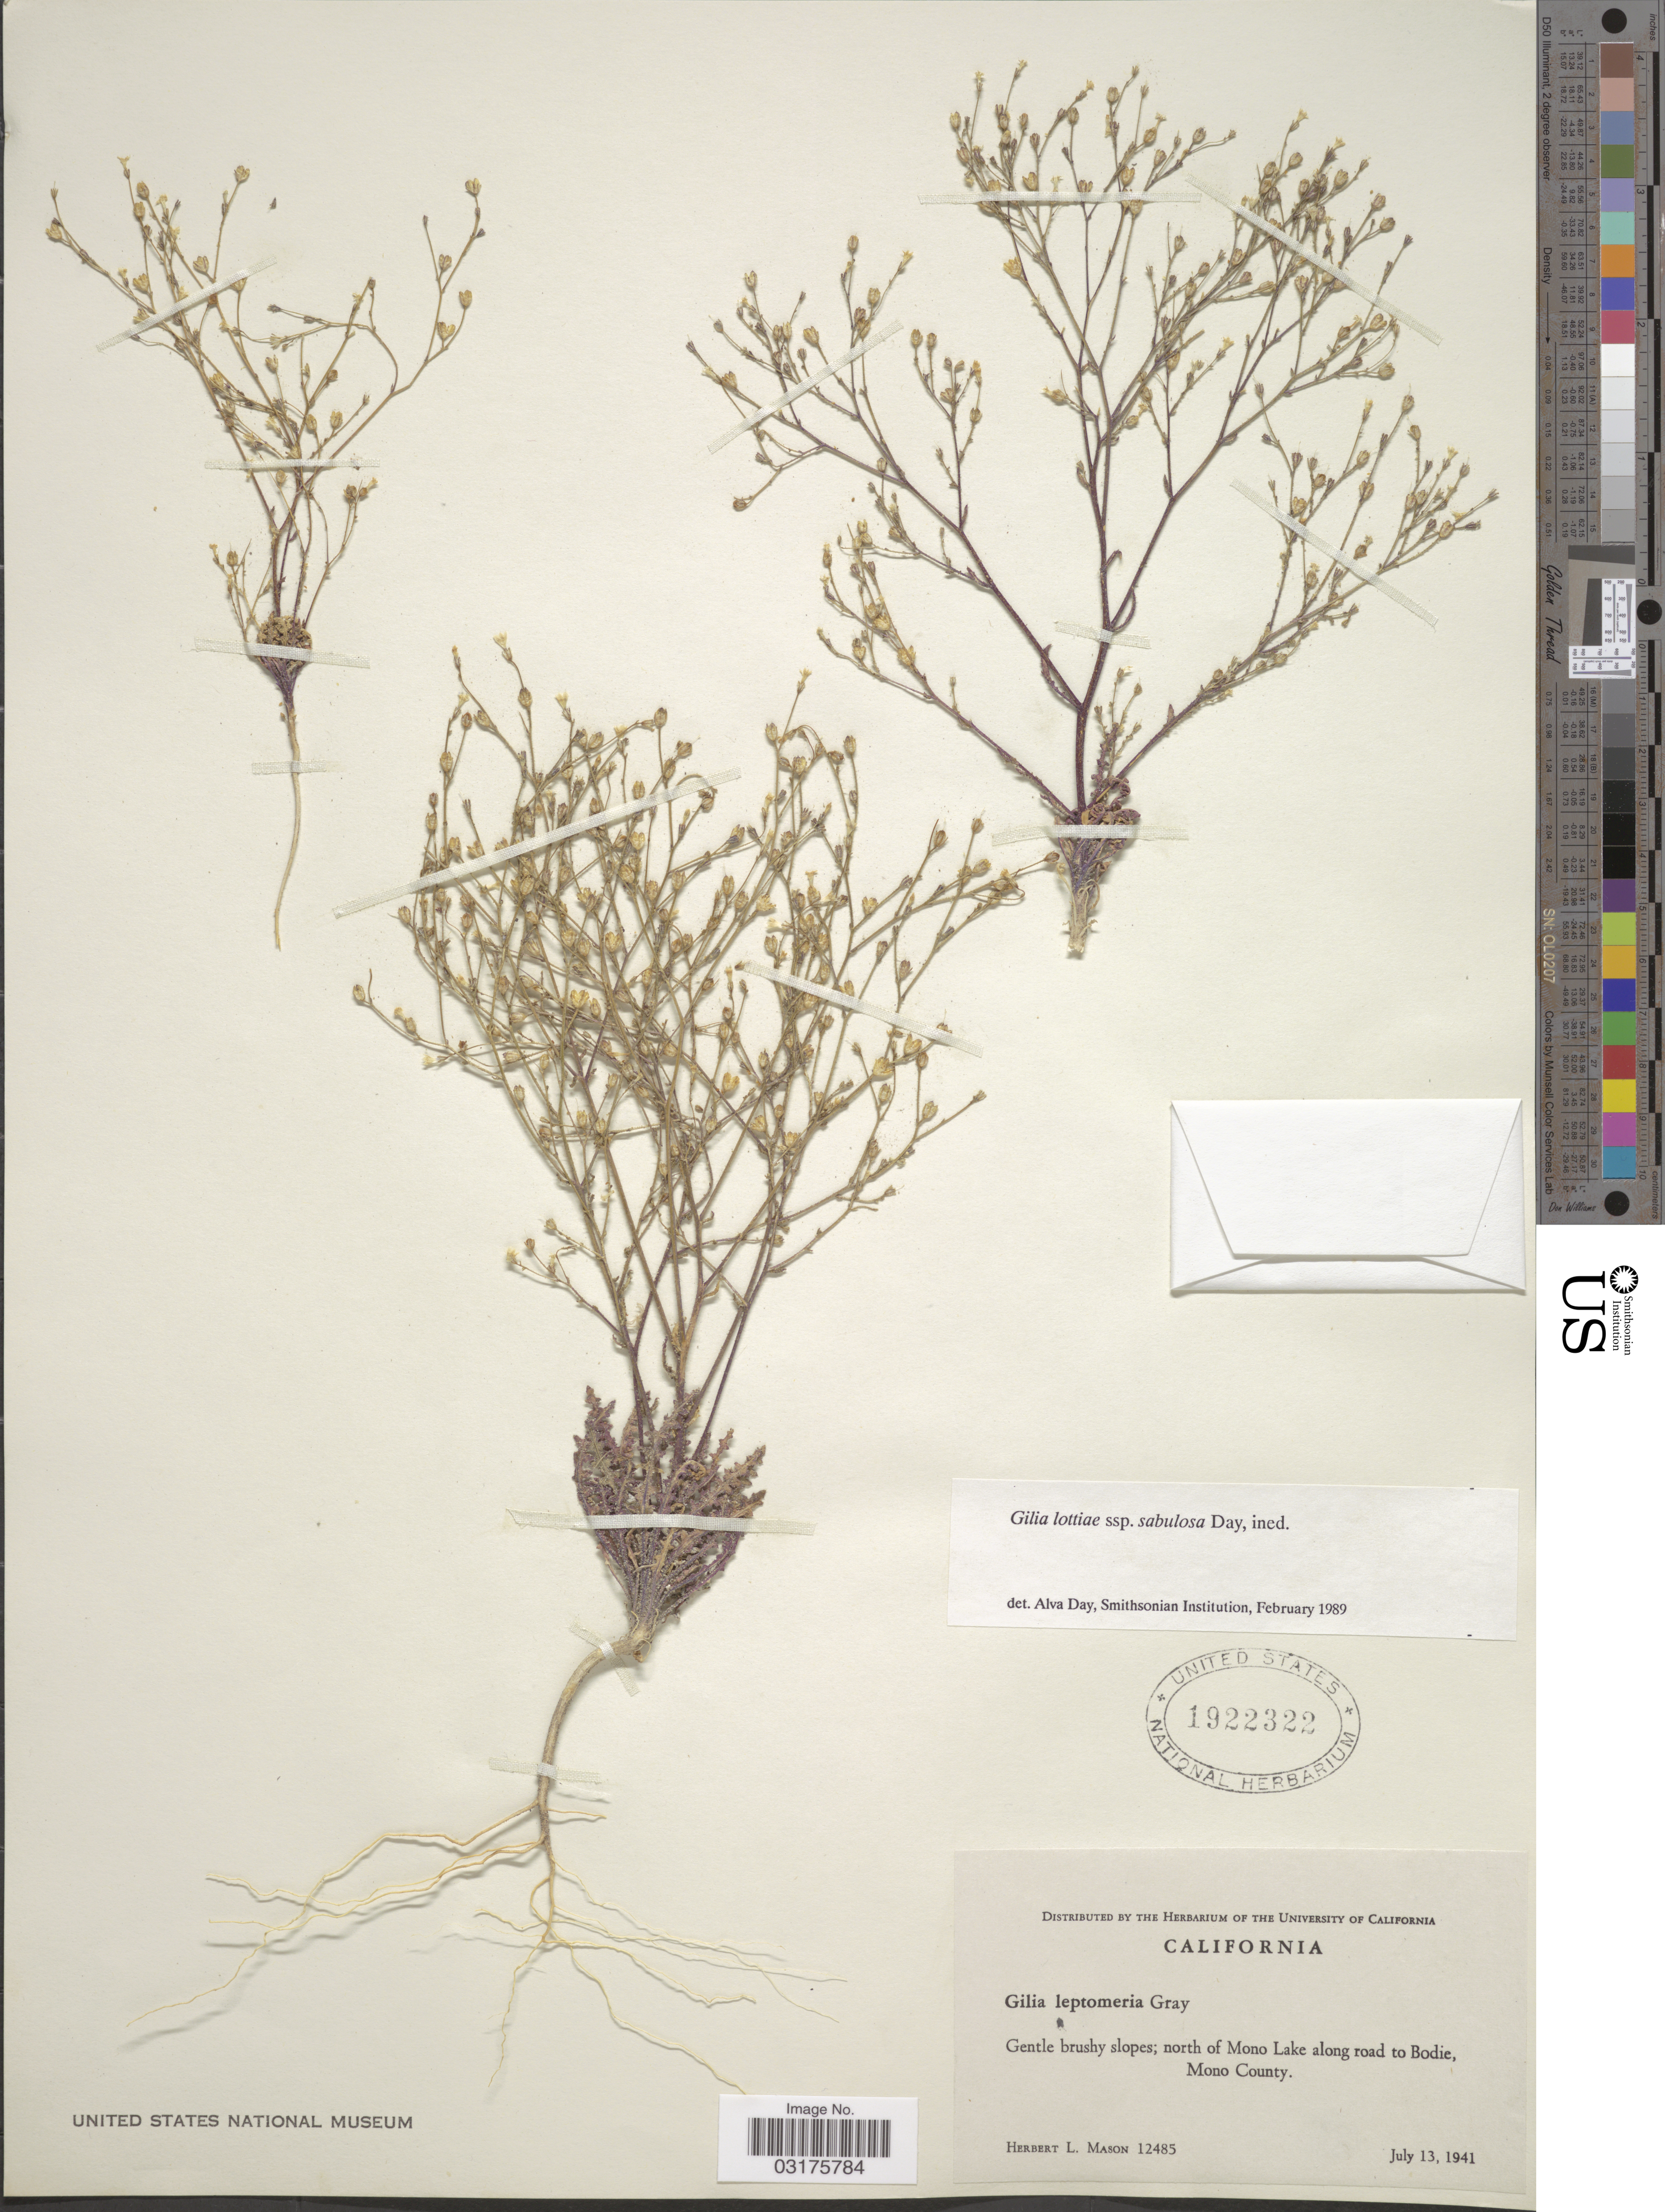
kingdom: Plantae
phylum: Tracheophyta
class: Magnoliopsida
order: Ericales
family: Polemoniaceae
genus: Aliciella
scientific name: Aliciella leptomeria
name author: (A. Gray) J.M. Porter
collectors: H. L. Mason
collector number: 12485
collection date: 1941-07-13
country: United States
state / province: California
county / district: Mono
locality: North of Mono Lake along road to Bodie, Mono County.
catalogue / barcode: US 1922322